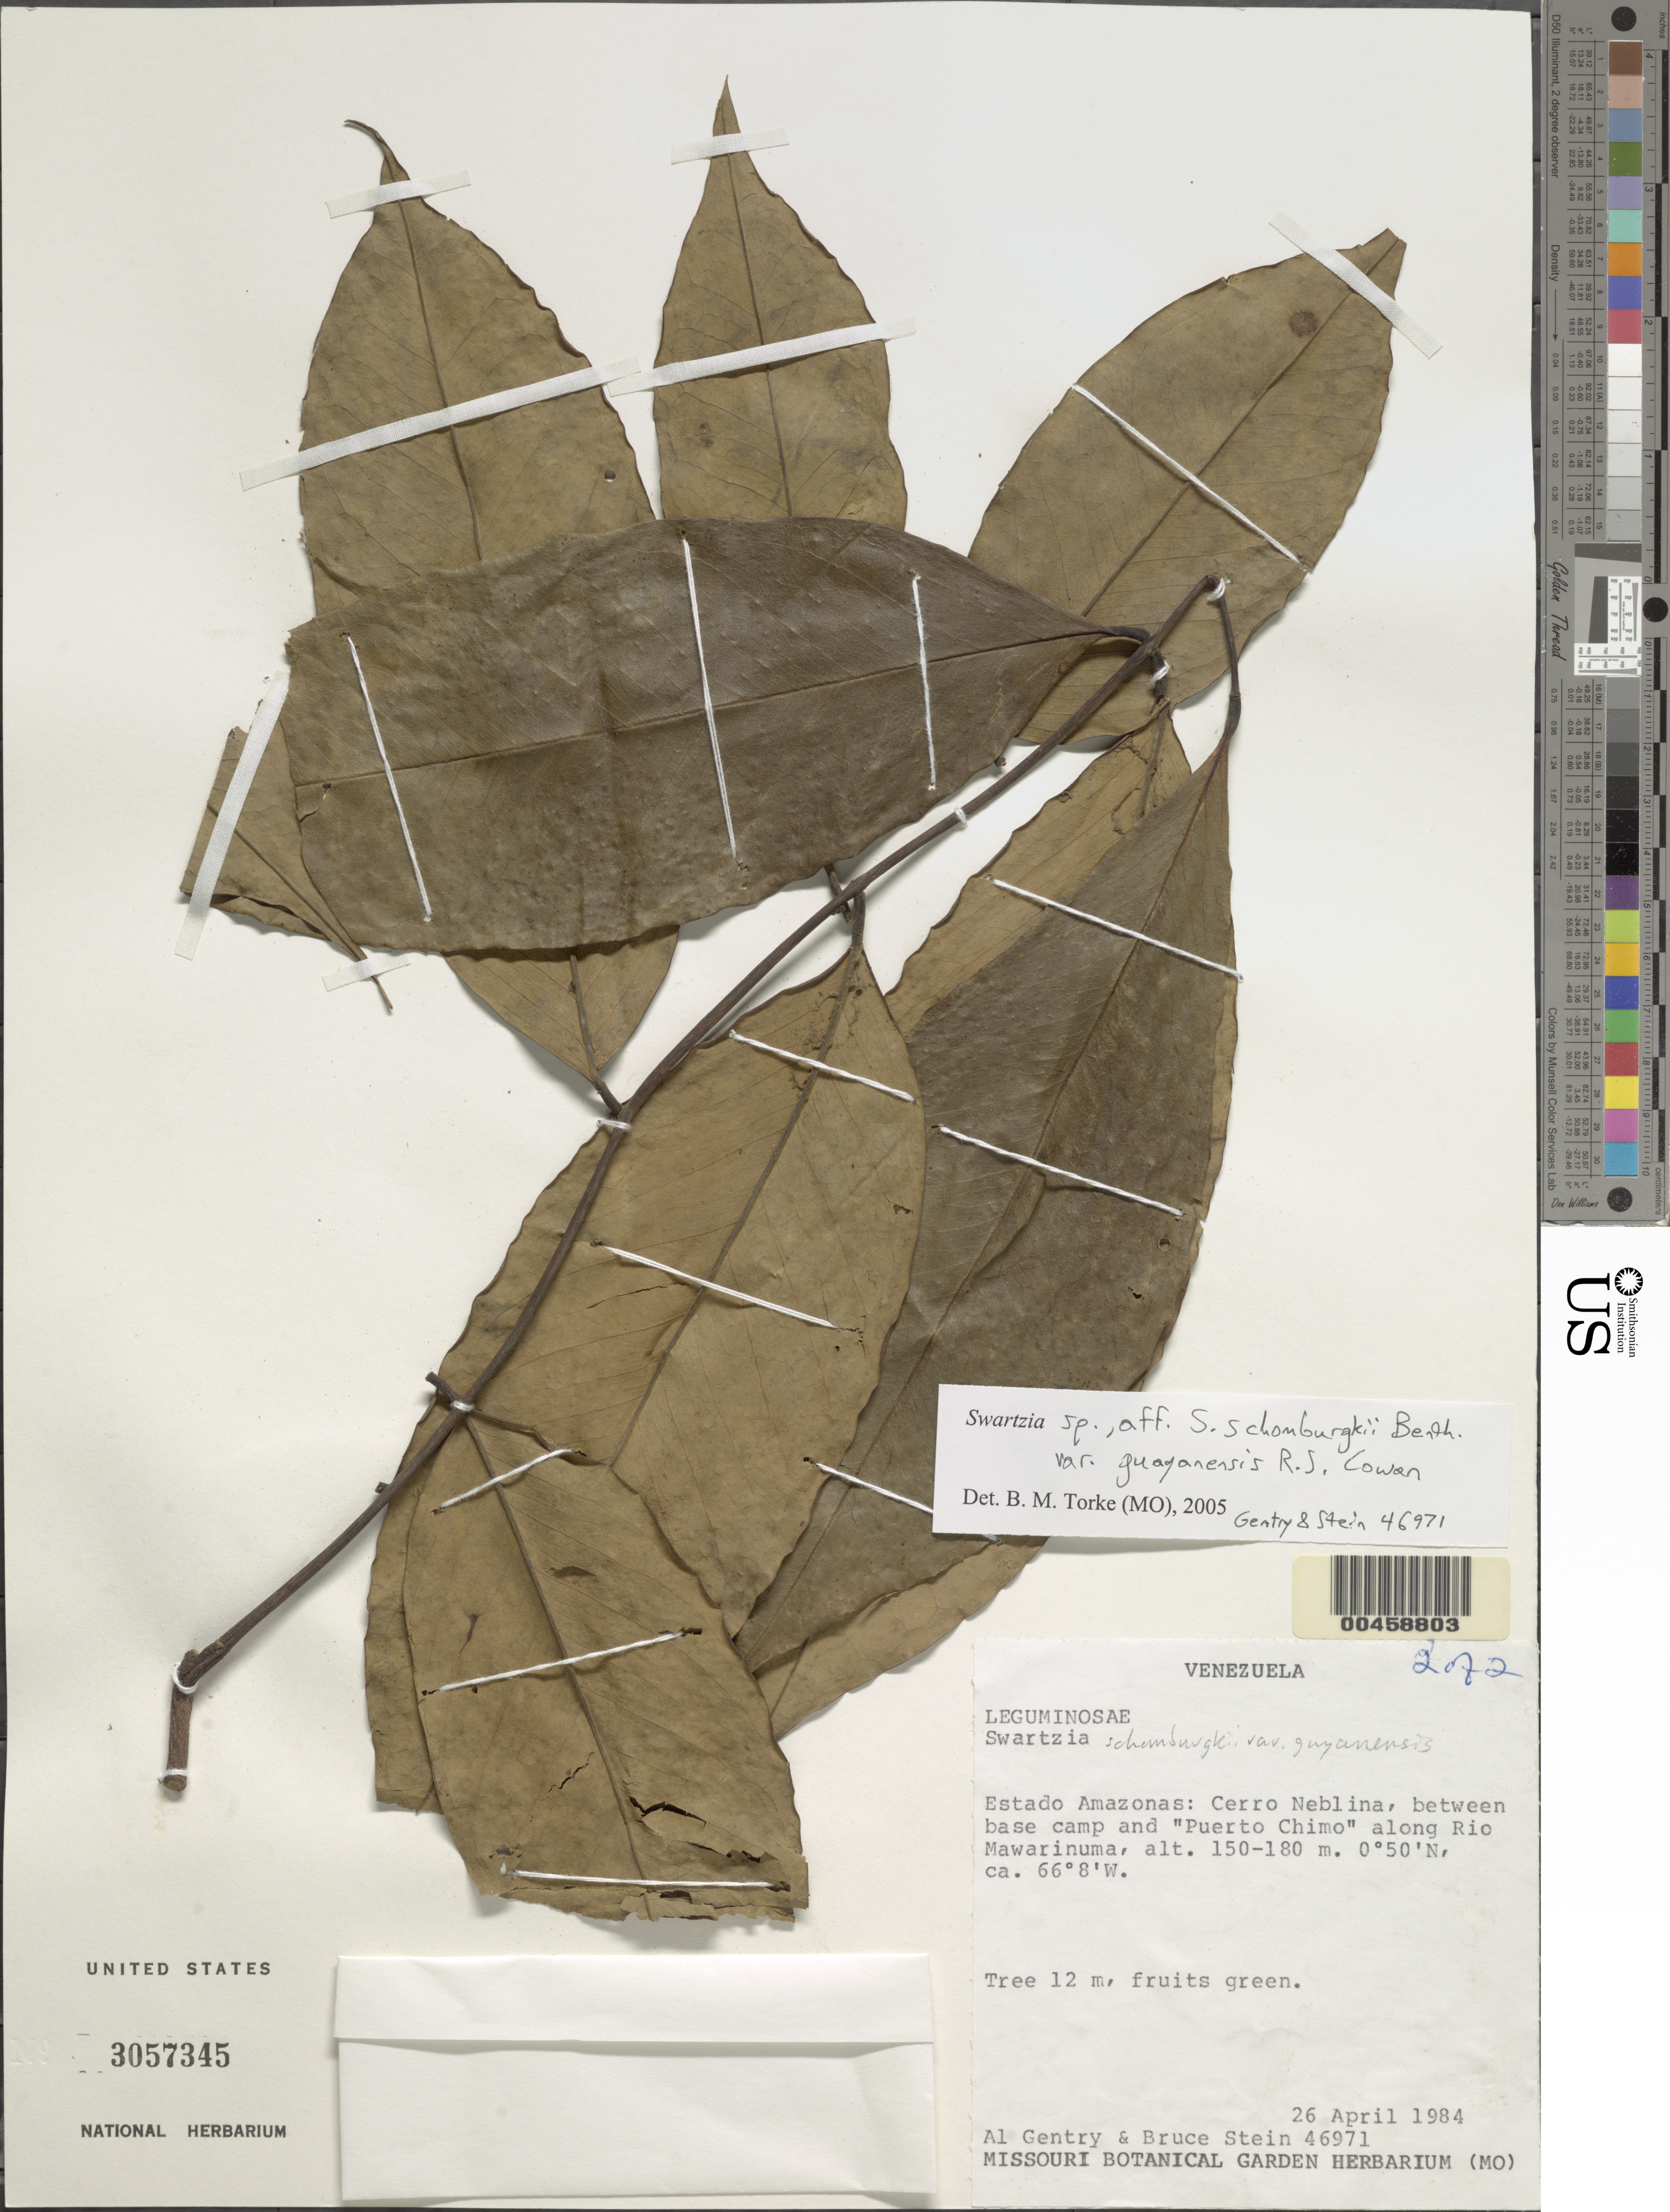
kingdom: Plantae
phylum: Tracheophyta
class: Magnoliopsida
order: Fabales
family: Fabaceae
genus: Swartzia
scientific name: Swartzia schomburgkii var. guayanensis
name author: R.S. Cowan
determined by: Cowan, R. S.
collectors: A. H. Gentry & B. A. Stein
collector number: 46971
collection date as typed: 26 Apr 1984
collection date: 1984-04-26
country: Venezuela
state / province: Amazonas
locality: Cerro neblina, between base camp and "puerto chimo" along rio mawarinuma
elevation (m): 150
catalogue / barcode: US 3057345